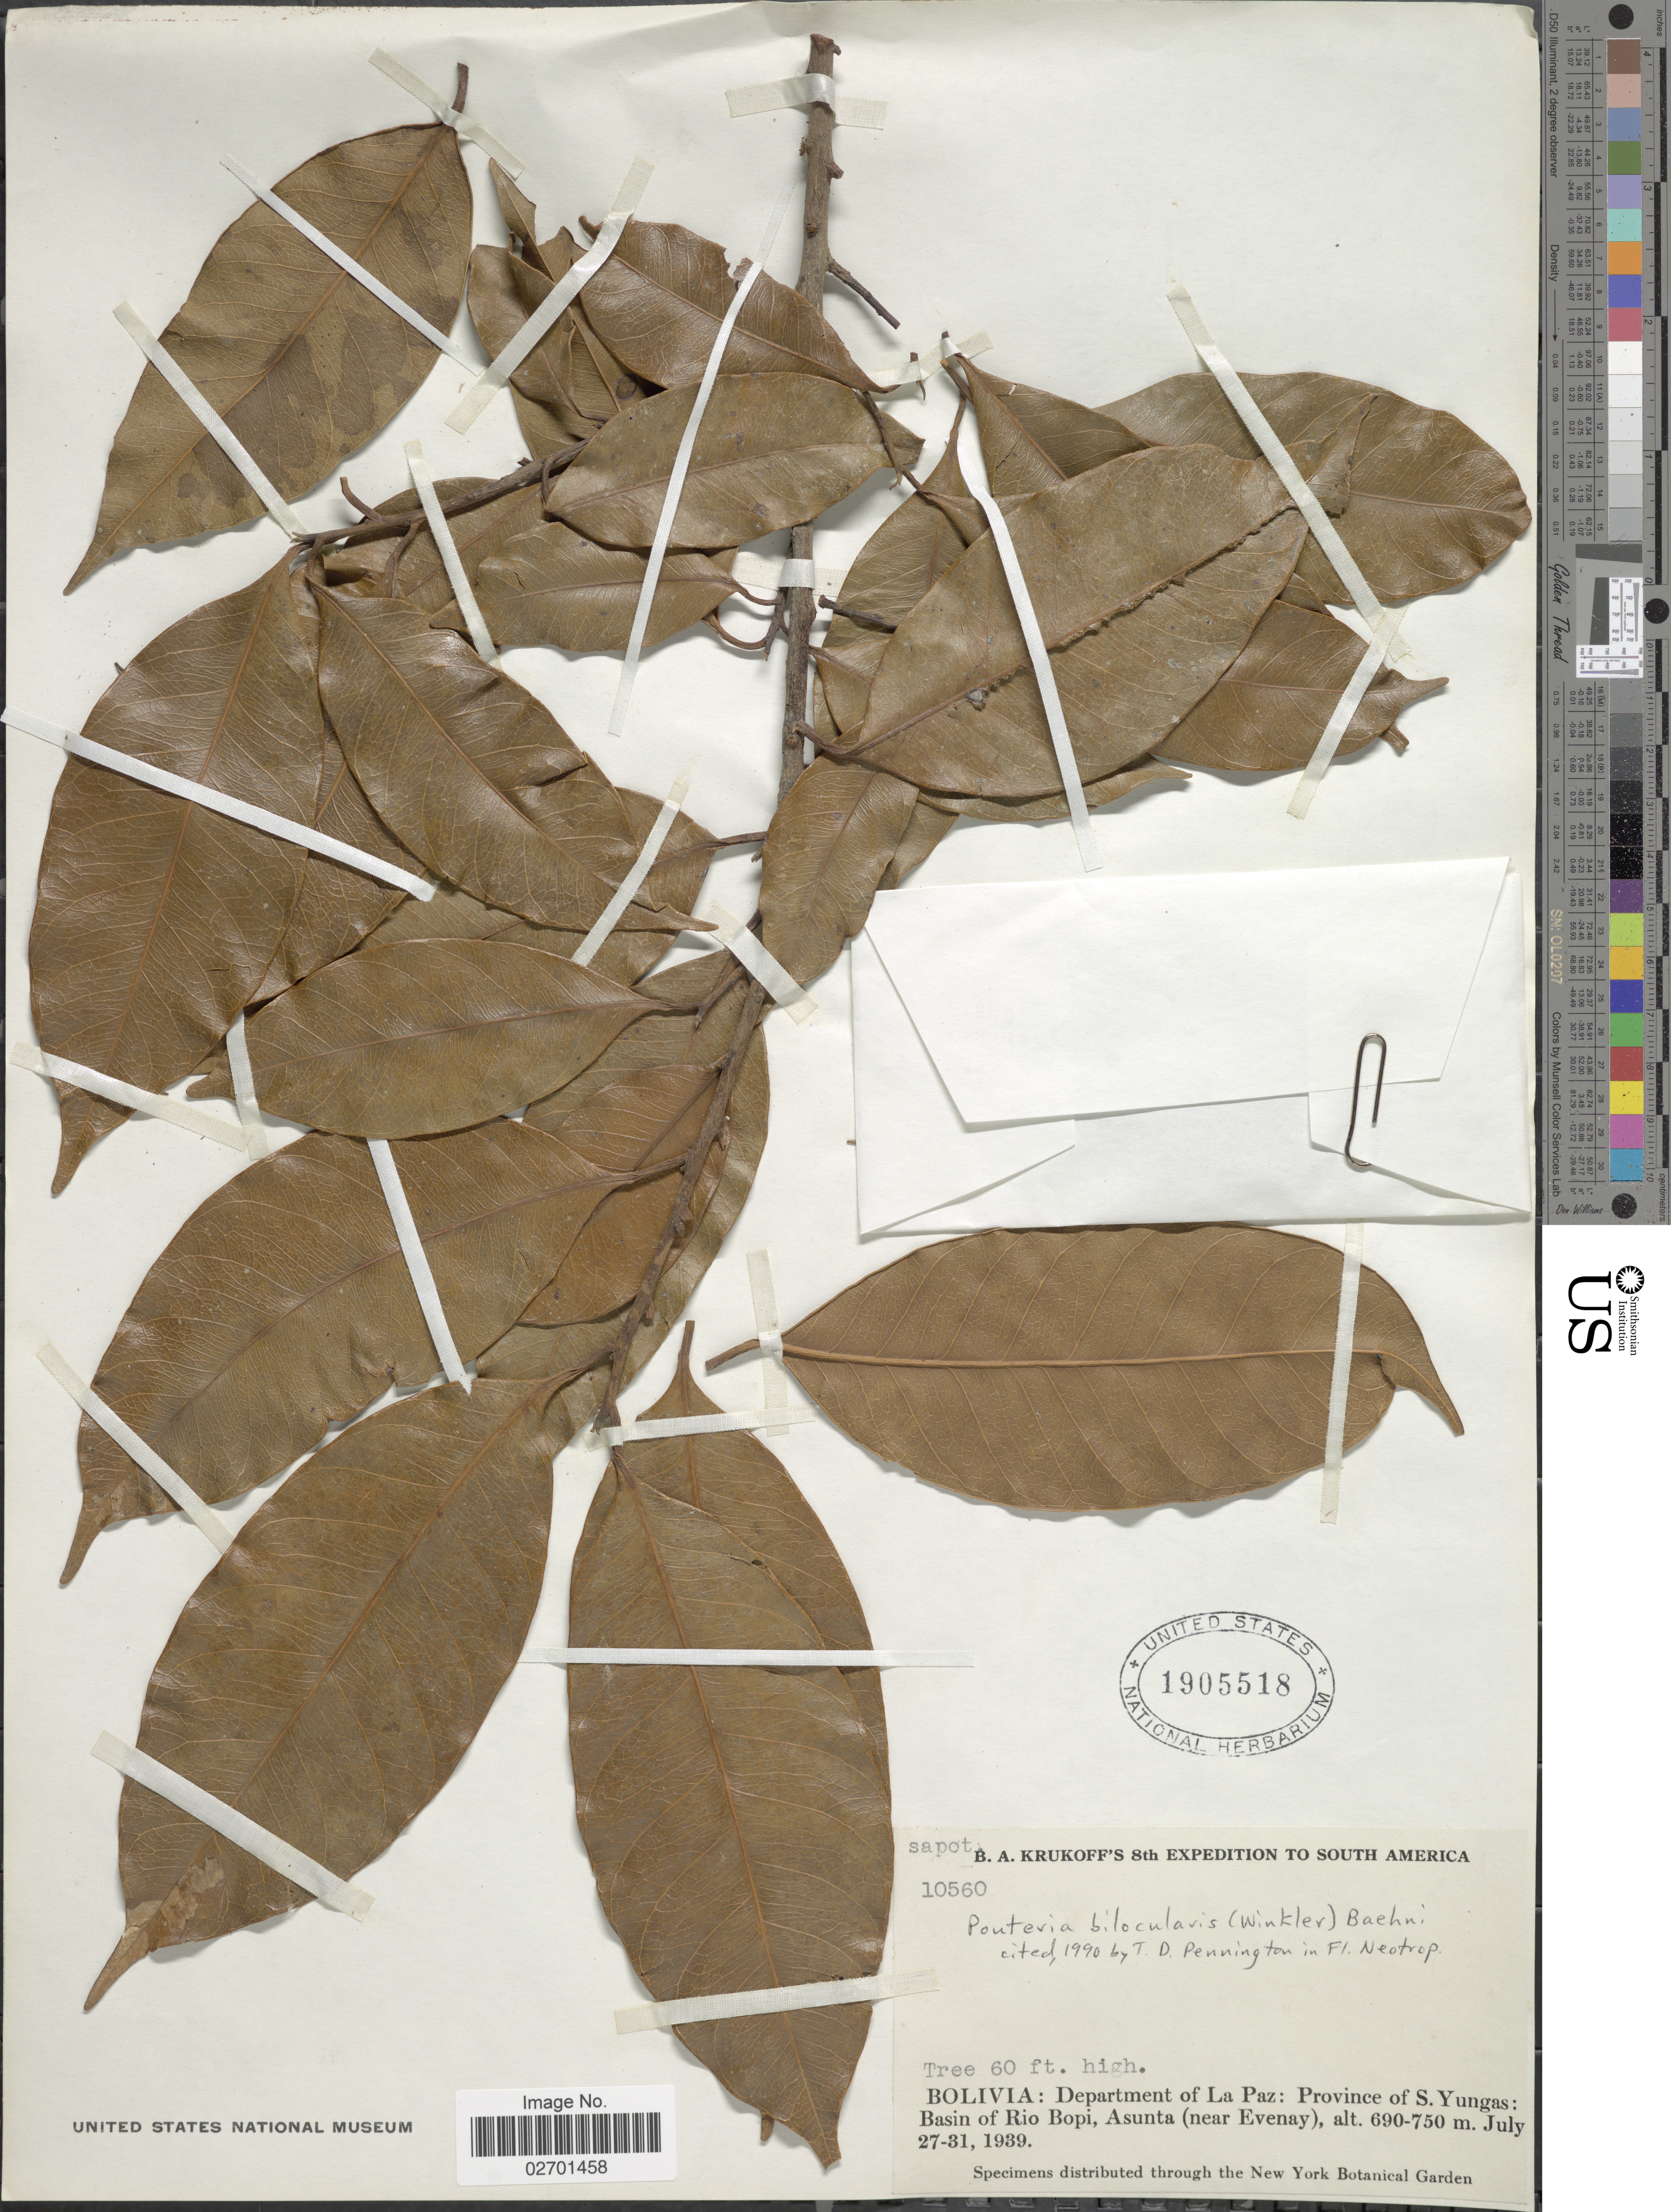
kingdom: Plantae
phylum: Tracheophyta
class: Magnoliopsida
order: Ericales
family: Sapotaceae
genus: Pouteria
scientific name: Pouteria bilocularis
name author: (H.J.P. Winkl.) Baehni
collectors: B. A. Krukoff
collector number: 10560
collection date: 1939-07-27/1939-07-31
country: Bolivia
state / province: La Paz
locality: Province of S. Yungas: Basin of Rio Bopi, Asunta (near Evenay).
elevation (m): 690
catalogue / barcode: US 1905518